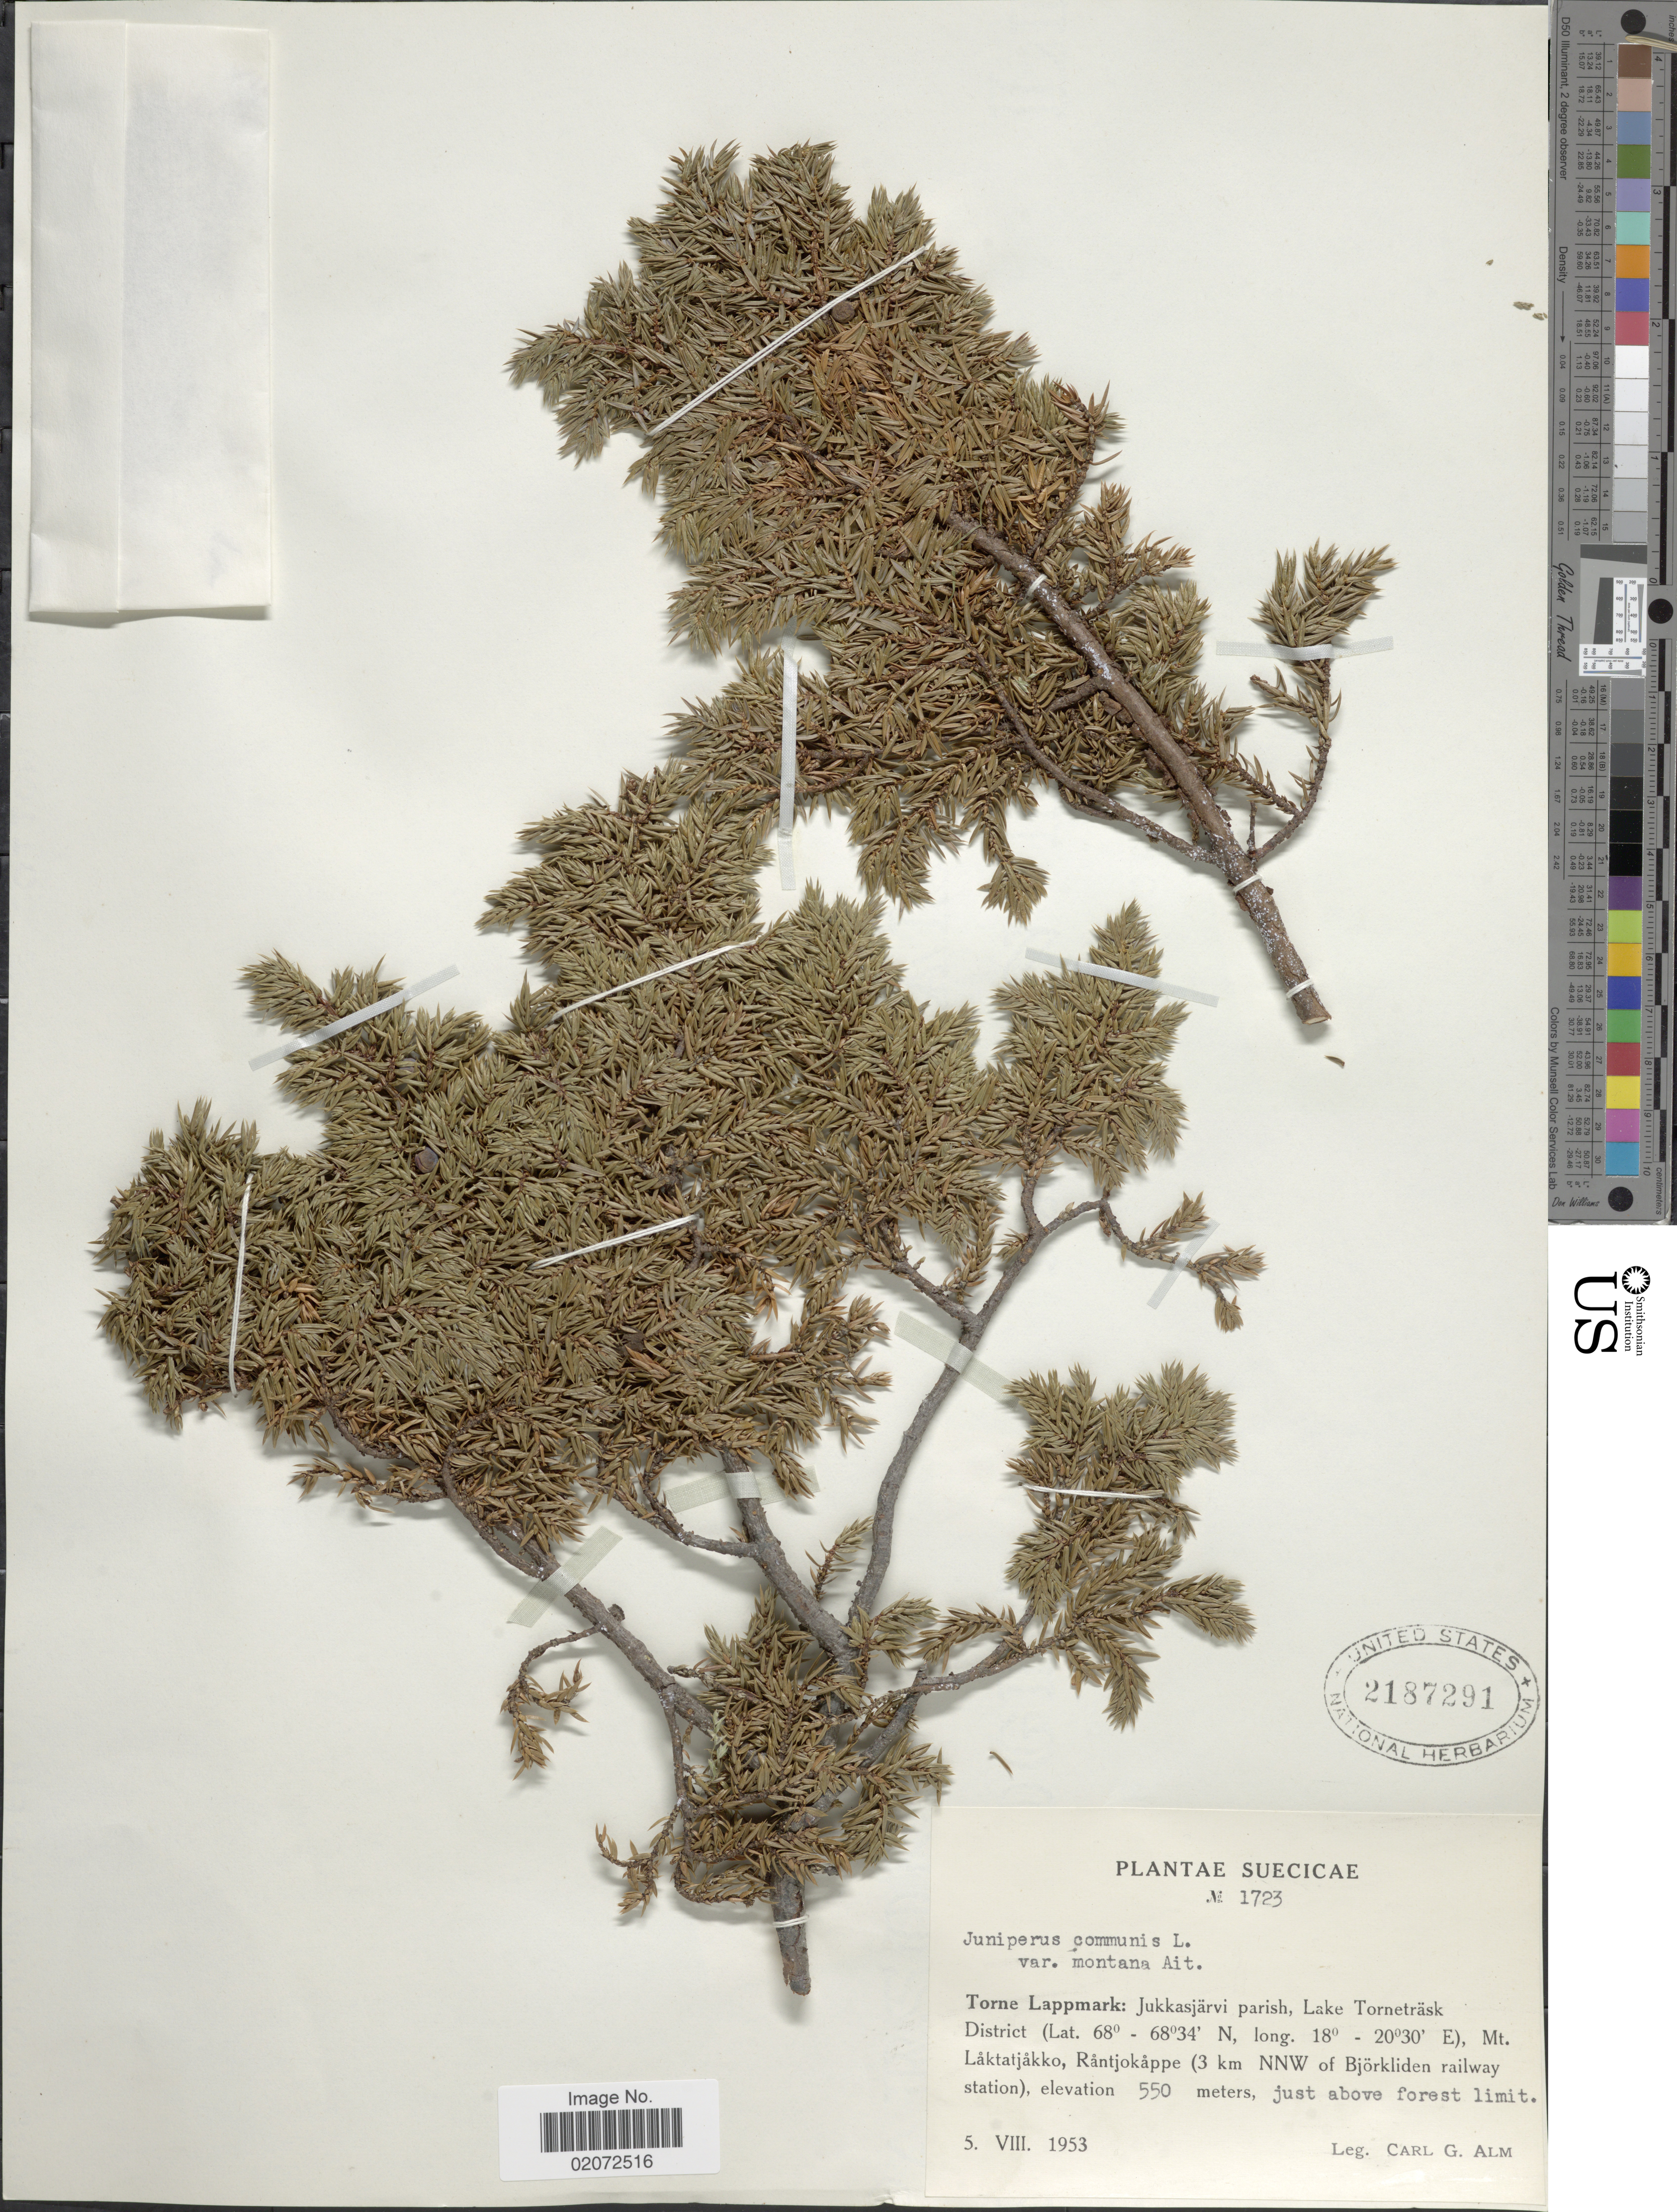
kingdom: Plantae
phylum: Tracheophyta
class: Pinopsida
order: Pinales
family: Cupressaceae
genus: Juniperus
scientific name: Juniperus communis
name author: L.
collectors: C. G. Alm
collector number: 1723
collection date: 1953-08-05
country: Sweden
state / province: Norrbotten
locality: Suecicae. Torne Lappmark: Jukkasjarvi parish, Lake Tornetrask District, Mt Laktatjakko, Rantjokappe ( 3 km NNW of Bjorkliden railway station), just above forest limit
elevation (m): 550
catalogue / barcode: US 2187291